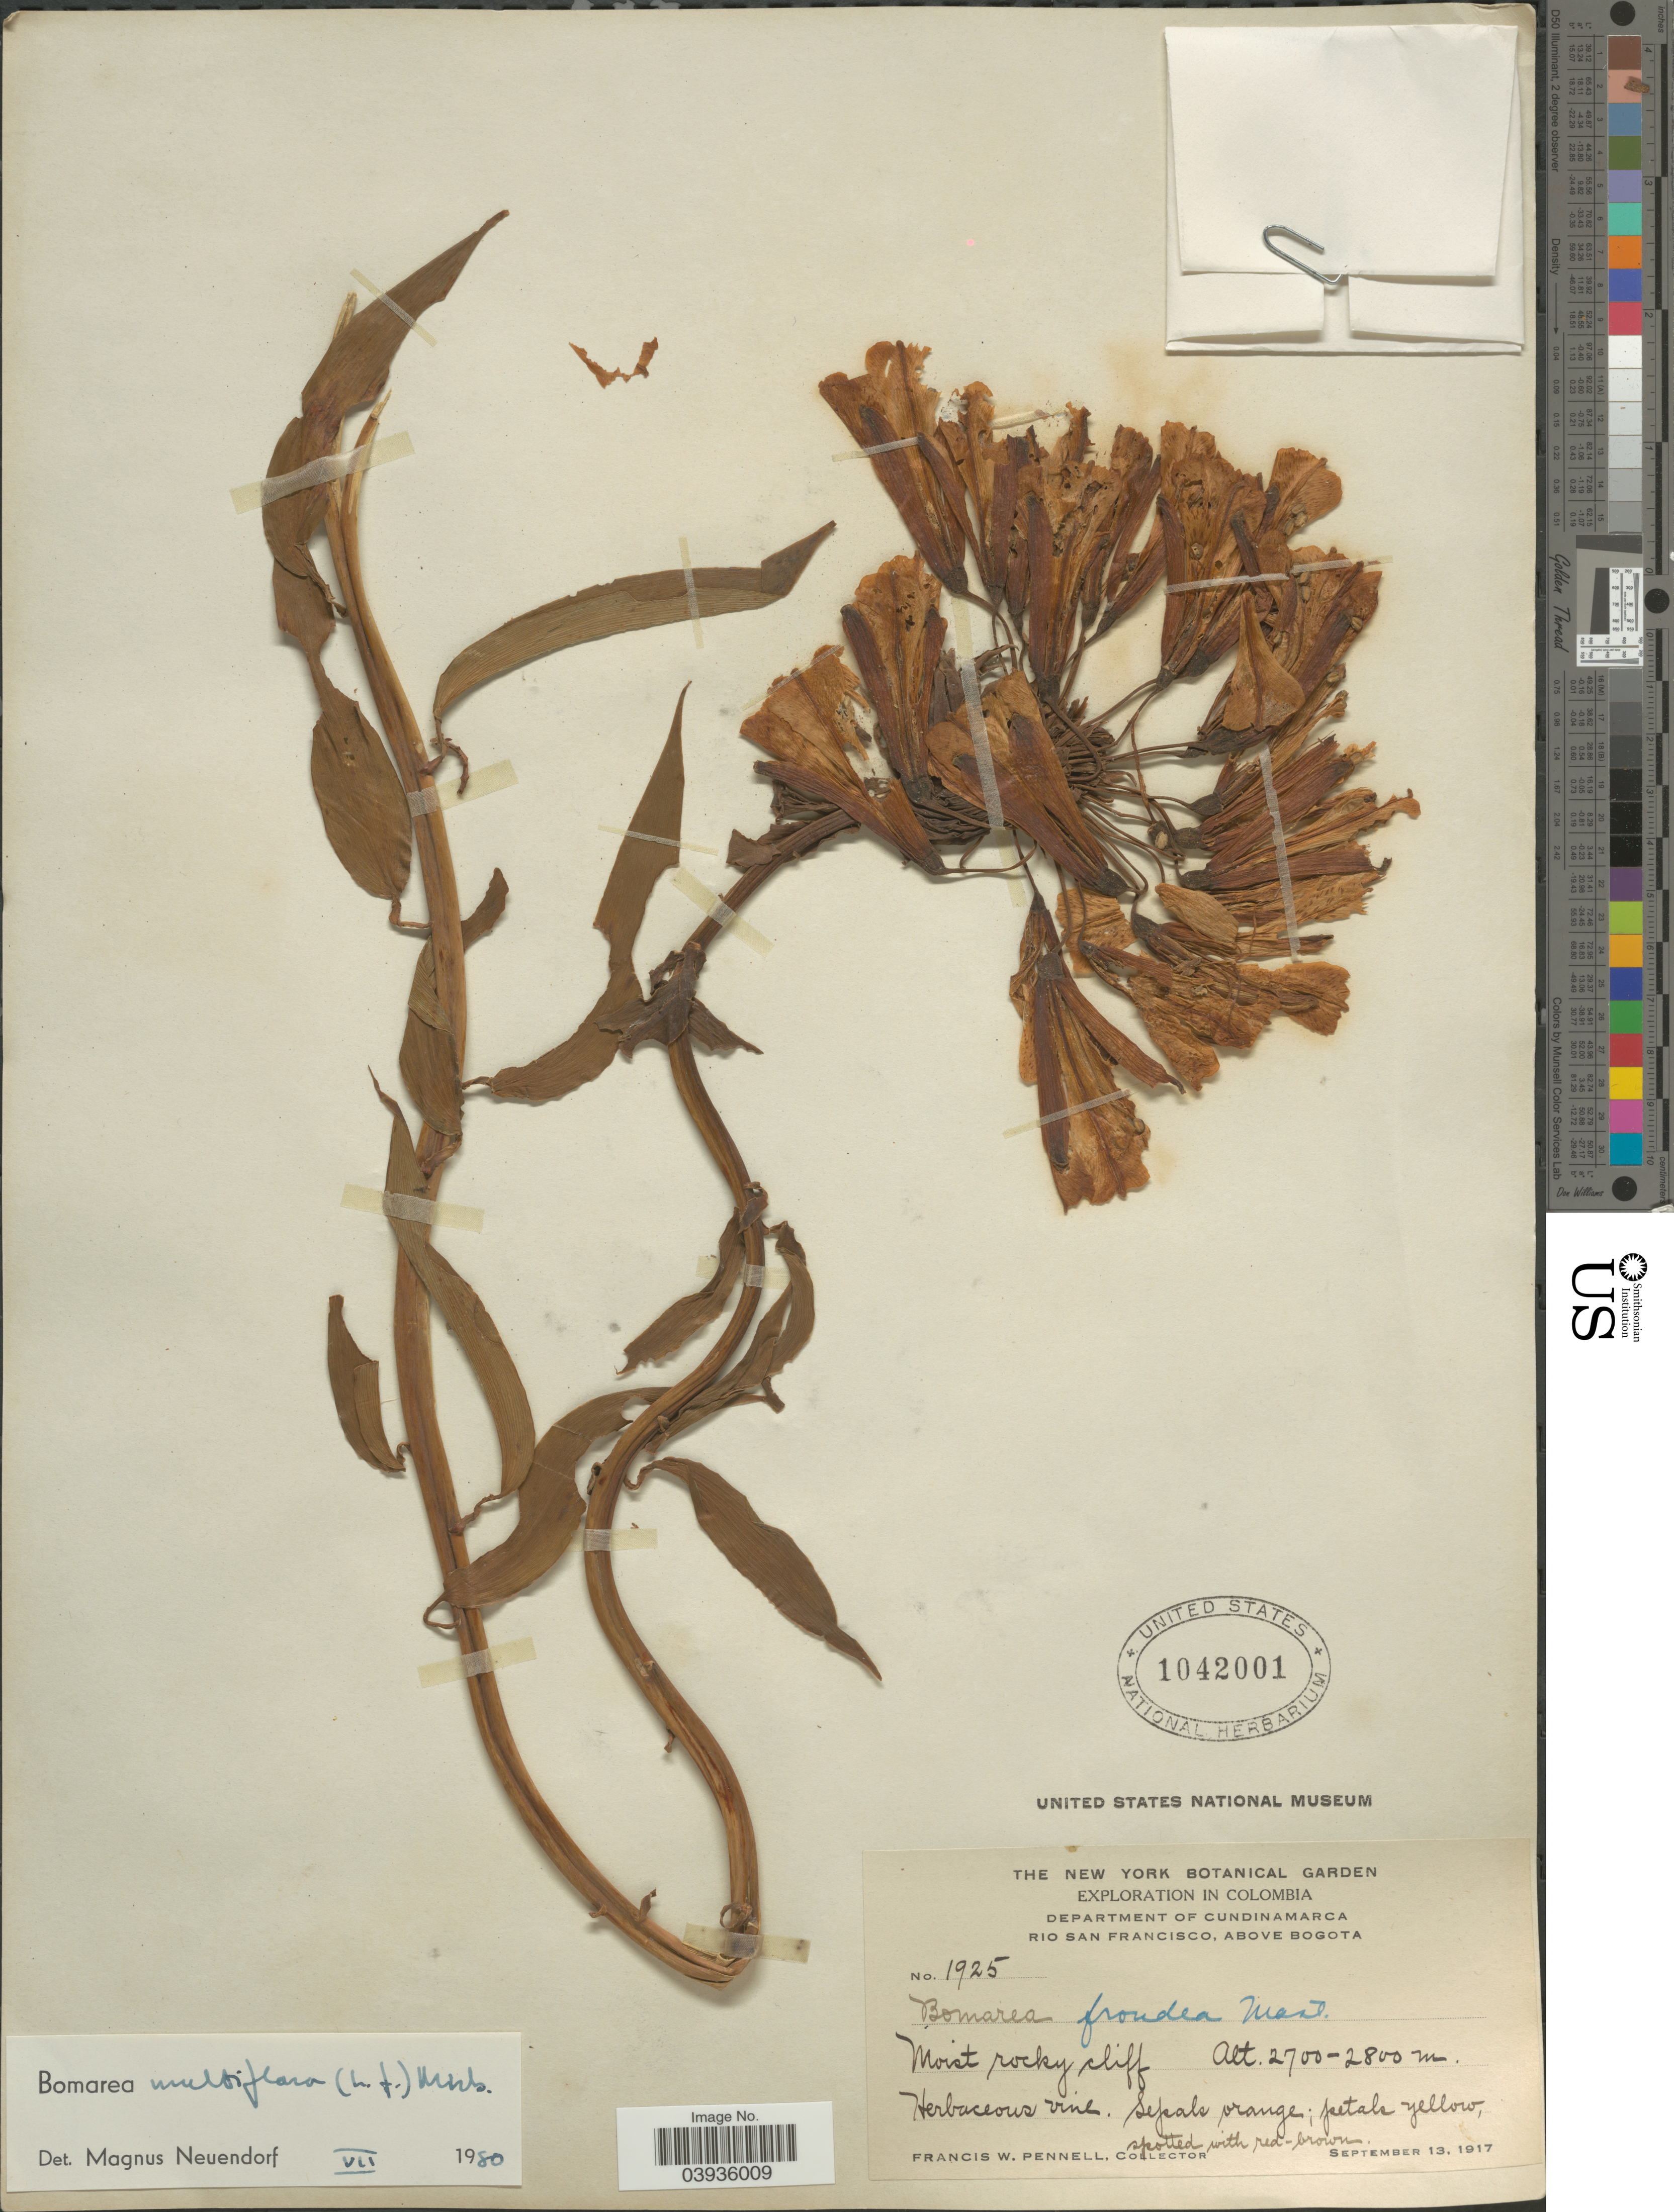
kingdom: Plantae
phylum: Tracheophyta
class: Liliopsida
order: Liliales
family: Alstroemeriaceae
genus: Bomarea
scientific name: Bomarea multiflora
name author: (L. f.) Mirb.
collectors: F. W. Pennell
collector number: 1925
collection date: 1917-09-13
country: Colombia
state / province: Cundinamarca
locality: Department of Cundinamarca. Rio San Francisco, above Bogota.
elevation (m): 2700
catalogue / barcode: US 1042001